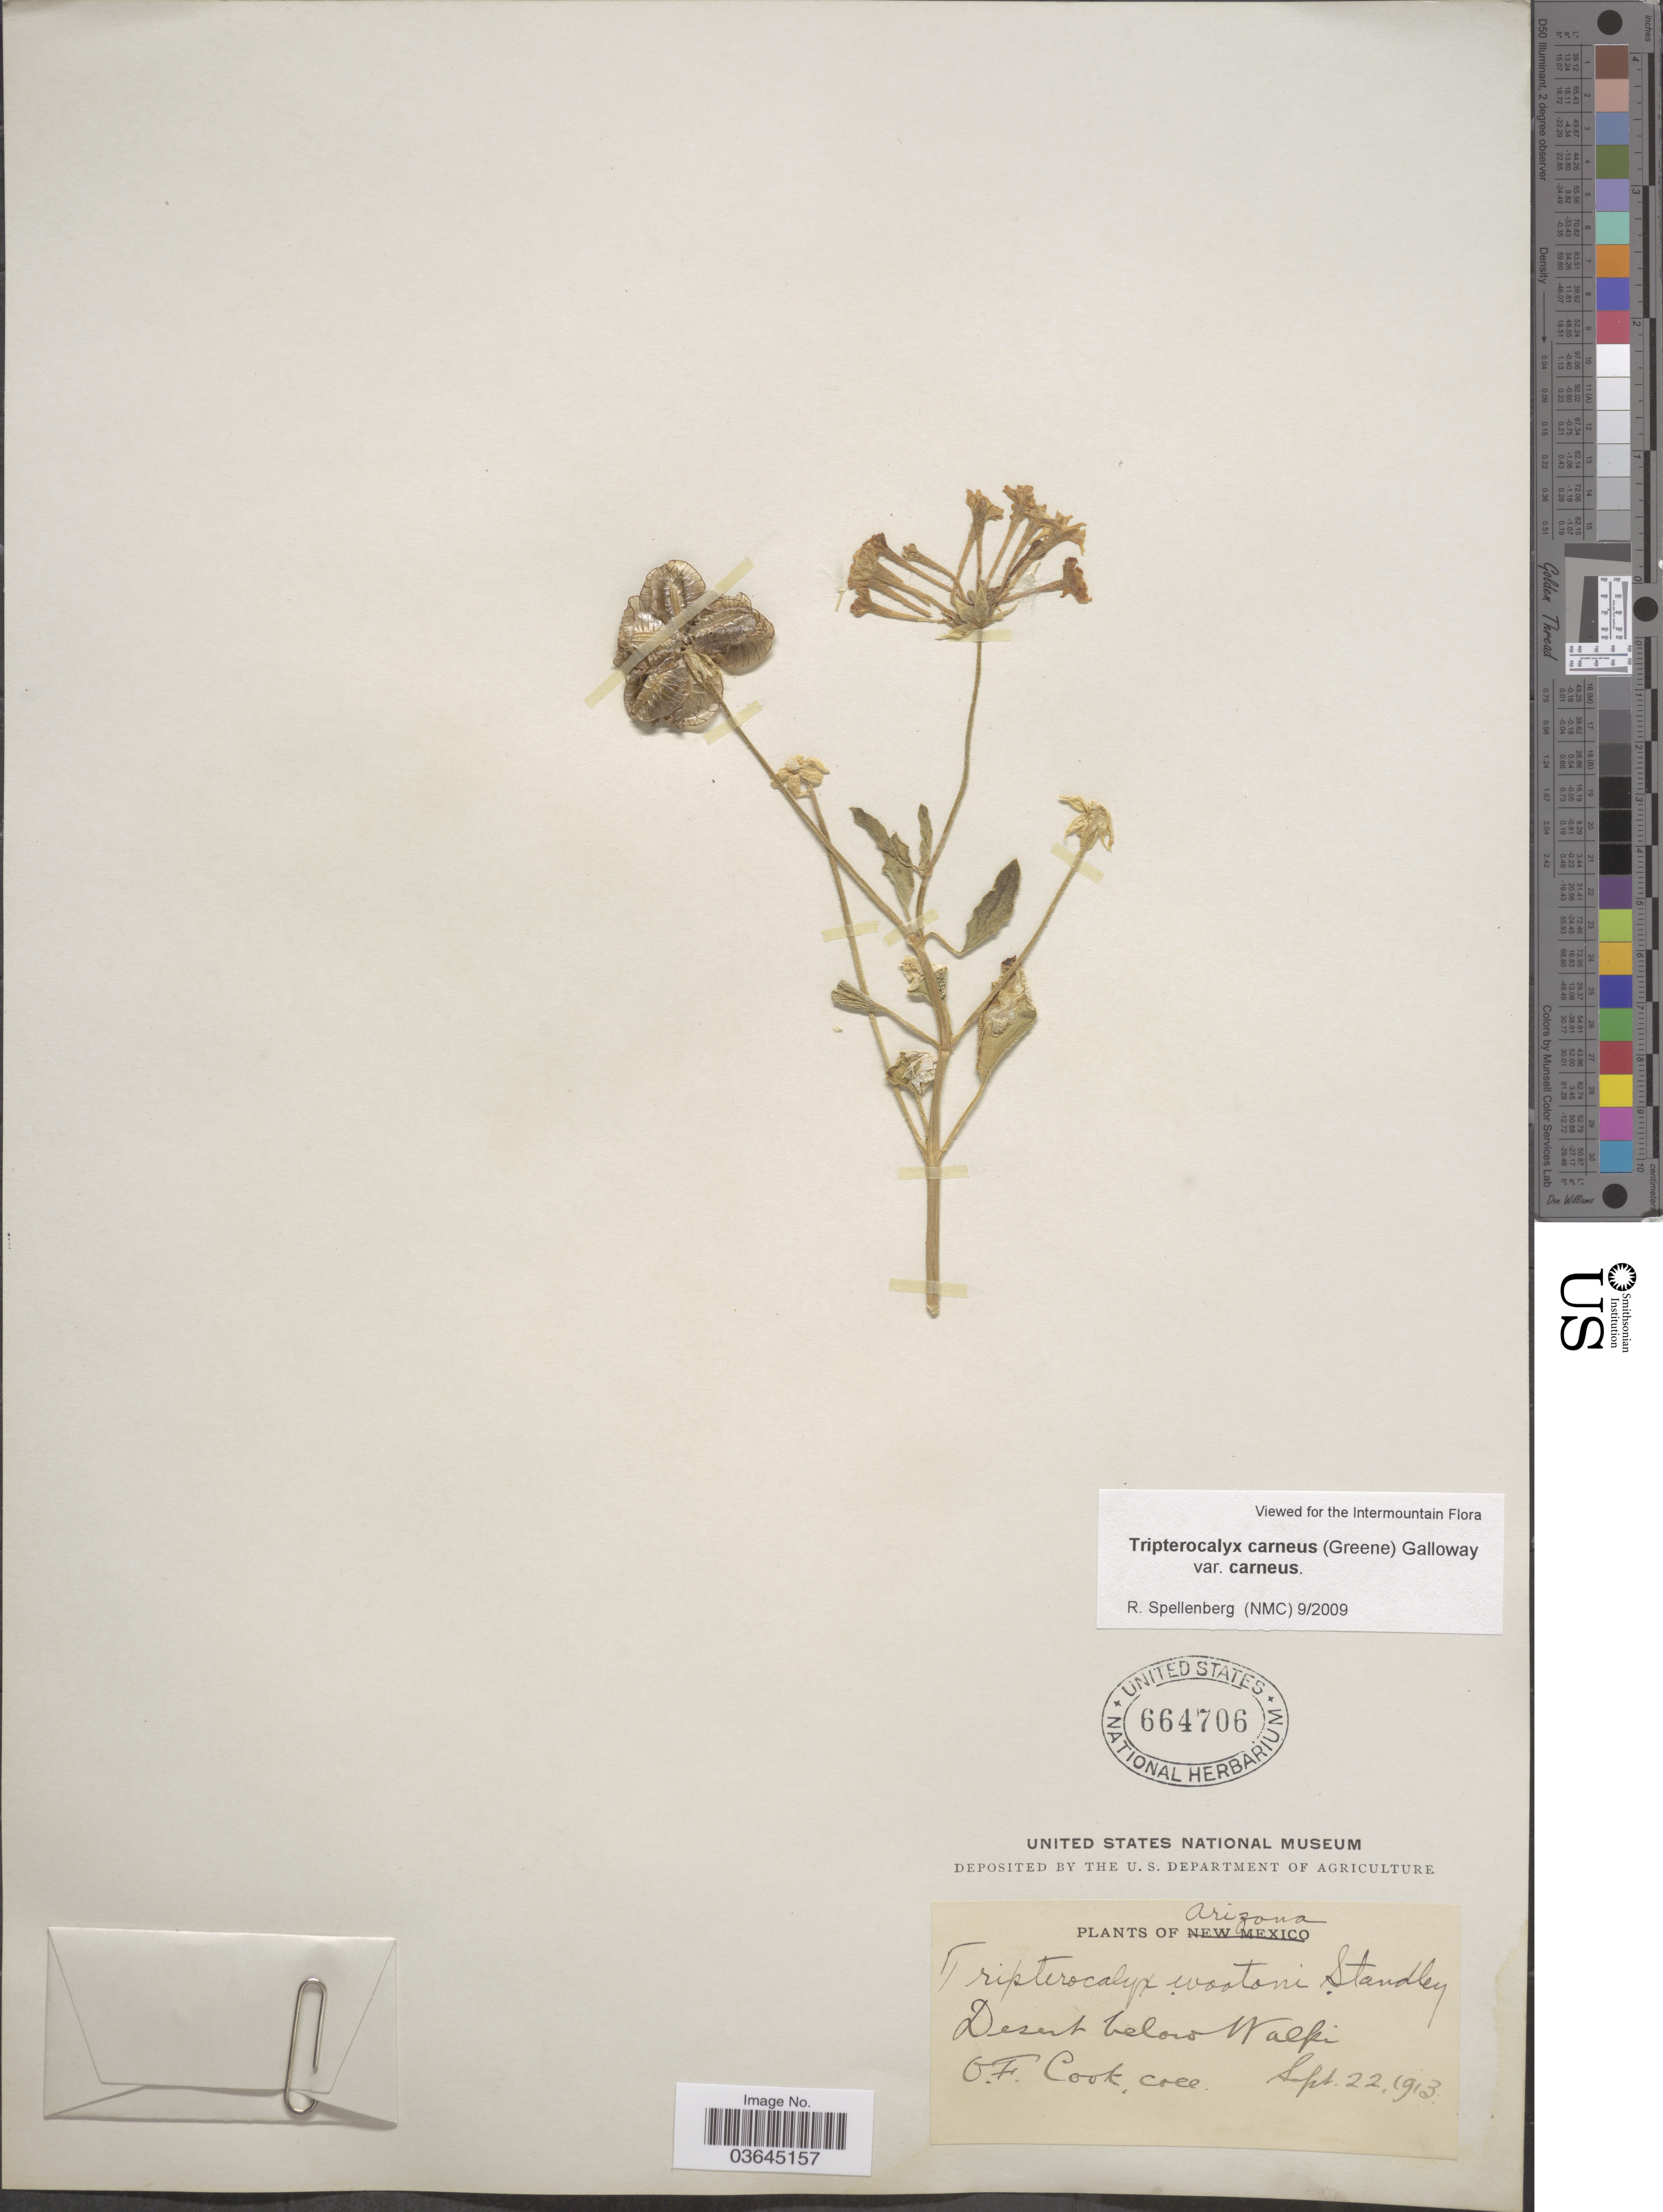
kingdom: Plantae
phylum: Tracheophyta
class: Magnoliopsida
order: Caryophyllales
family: Nyctaginaceae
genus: Tripterocalyx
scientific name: Tripterocalyx carneus var. carneus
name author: (Greene) L.A. Galloway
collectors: O. F. Cook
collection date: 1913-09-22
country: United States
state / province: Arizona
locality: Desert below Walpi.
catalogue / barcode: US 664706